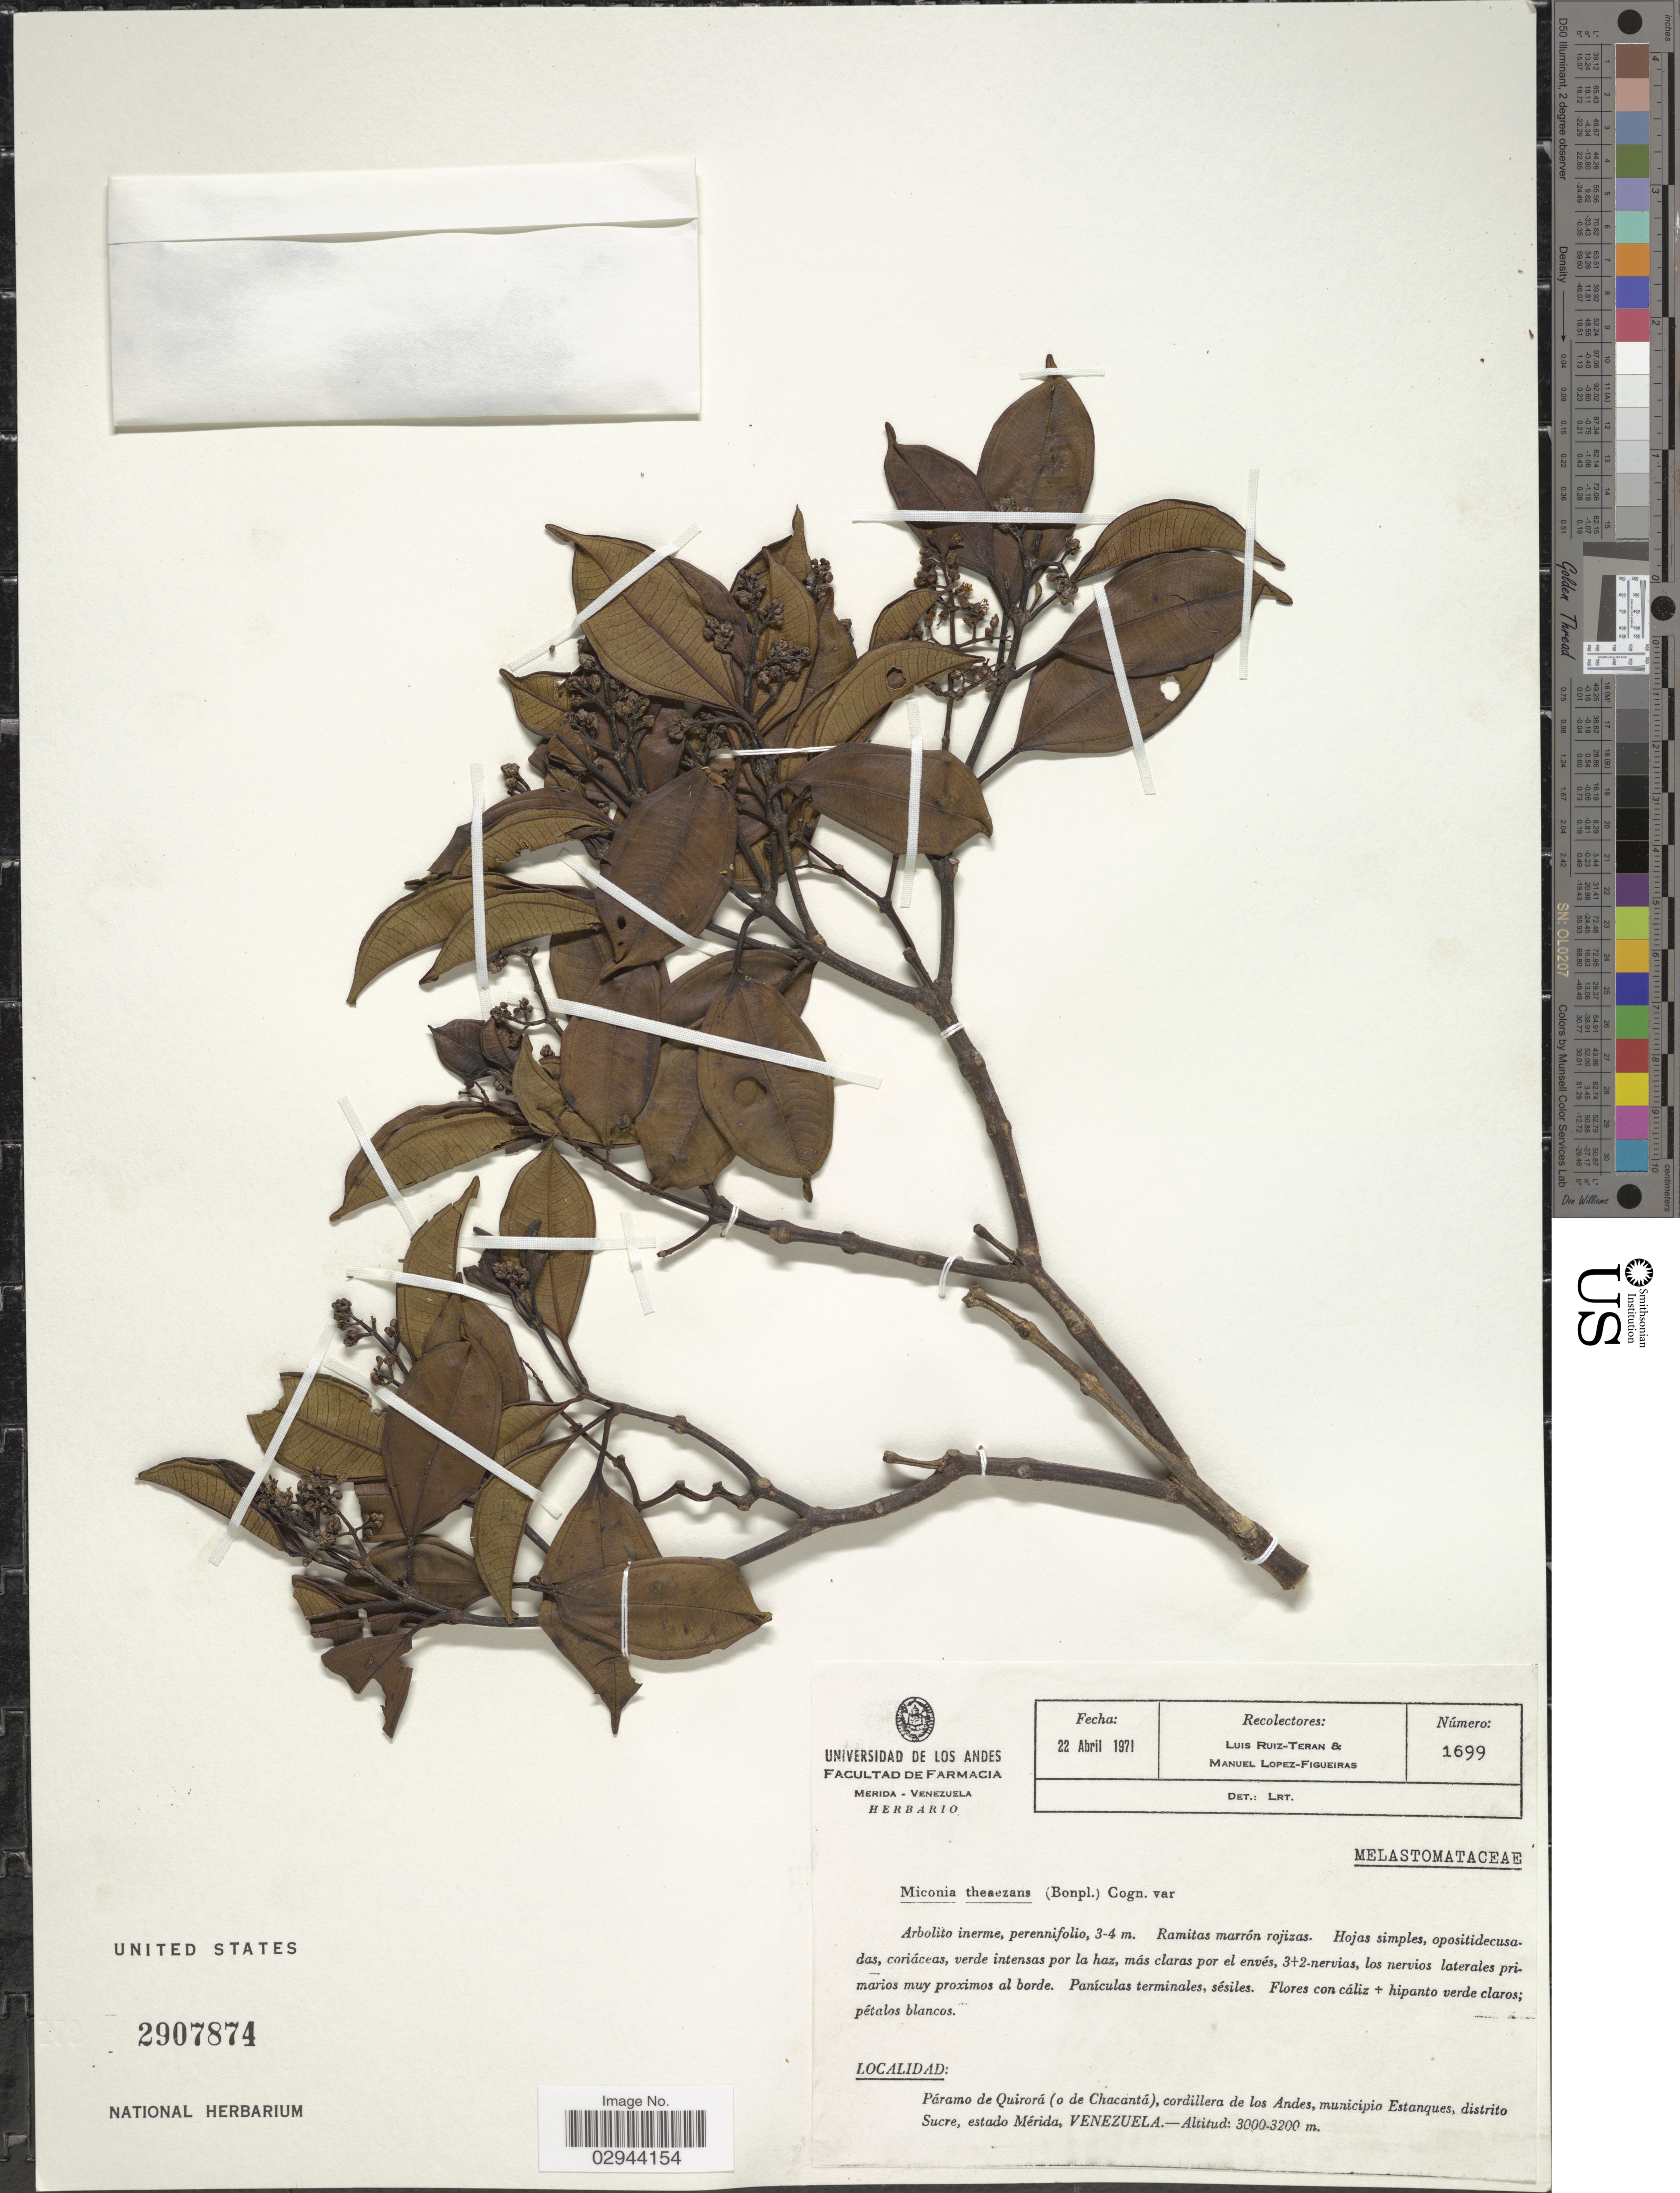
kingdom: Plantae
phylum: Tracheophyta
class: Magnoliopsida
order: Myrtales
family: Melastomataceae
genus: Miconia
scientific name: Miconia theizans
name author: (Bonpl.) Cogn.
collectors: L. Teran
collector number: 1699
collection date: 1971-04-22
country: Venezuela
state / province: Sucre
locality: Páramo de Quirorá (o de Chacantá), cordillera de los Andes, municipio Estanques, distrito Sucre, estado Mérida.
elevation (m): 3000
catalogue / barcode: US 2907874